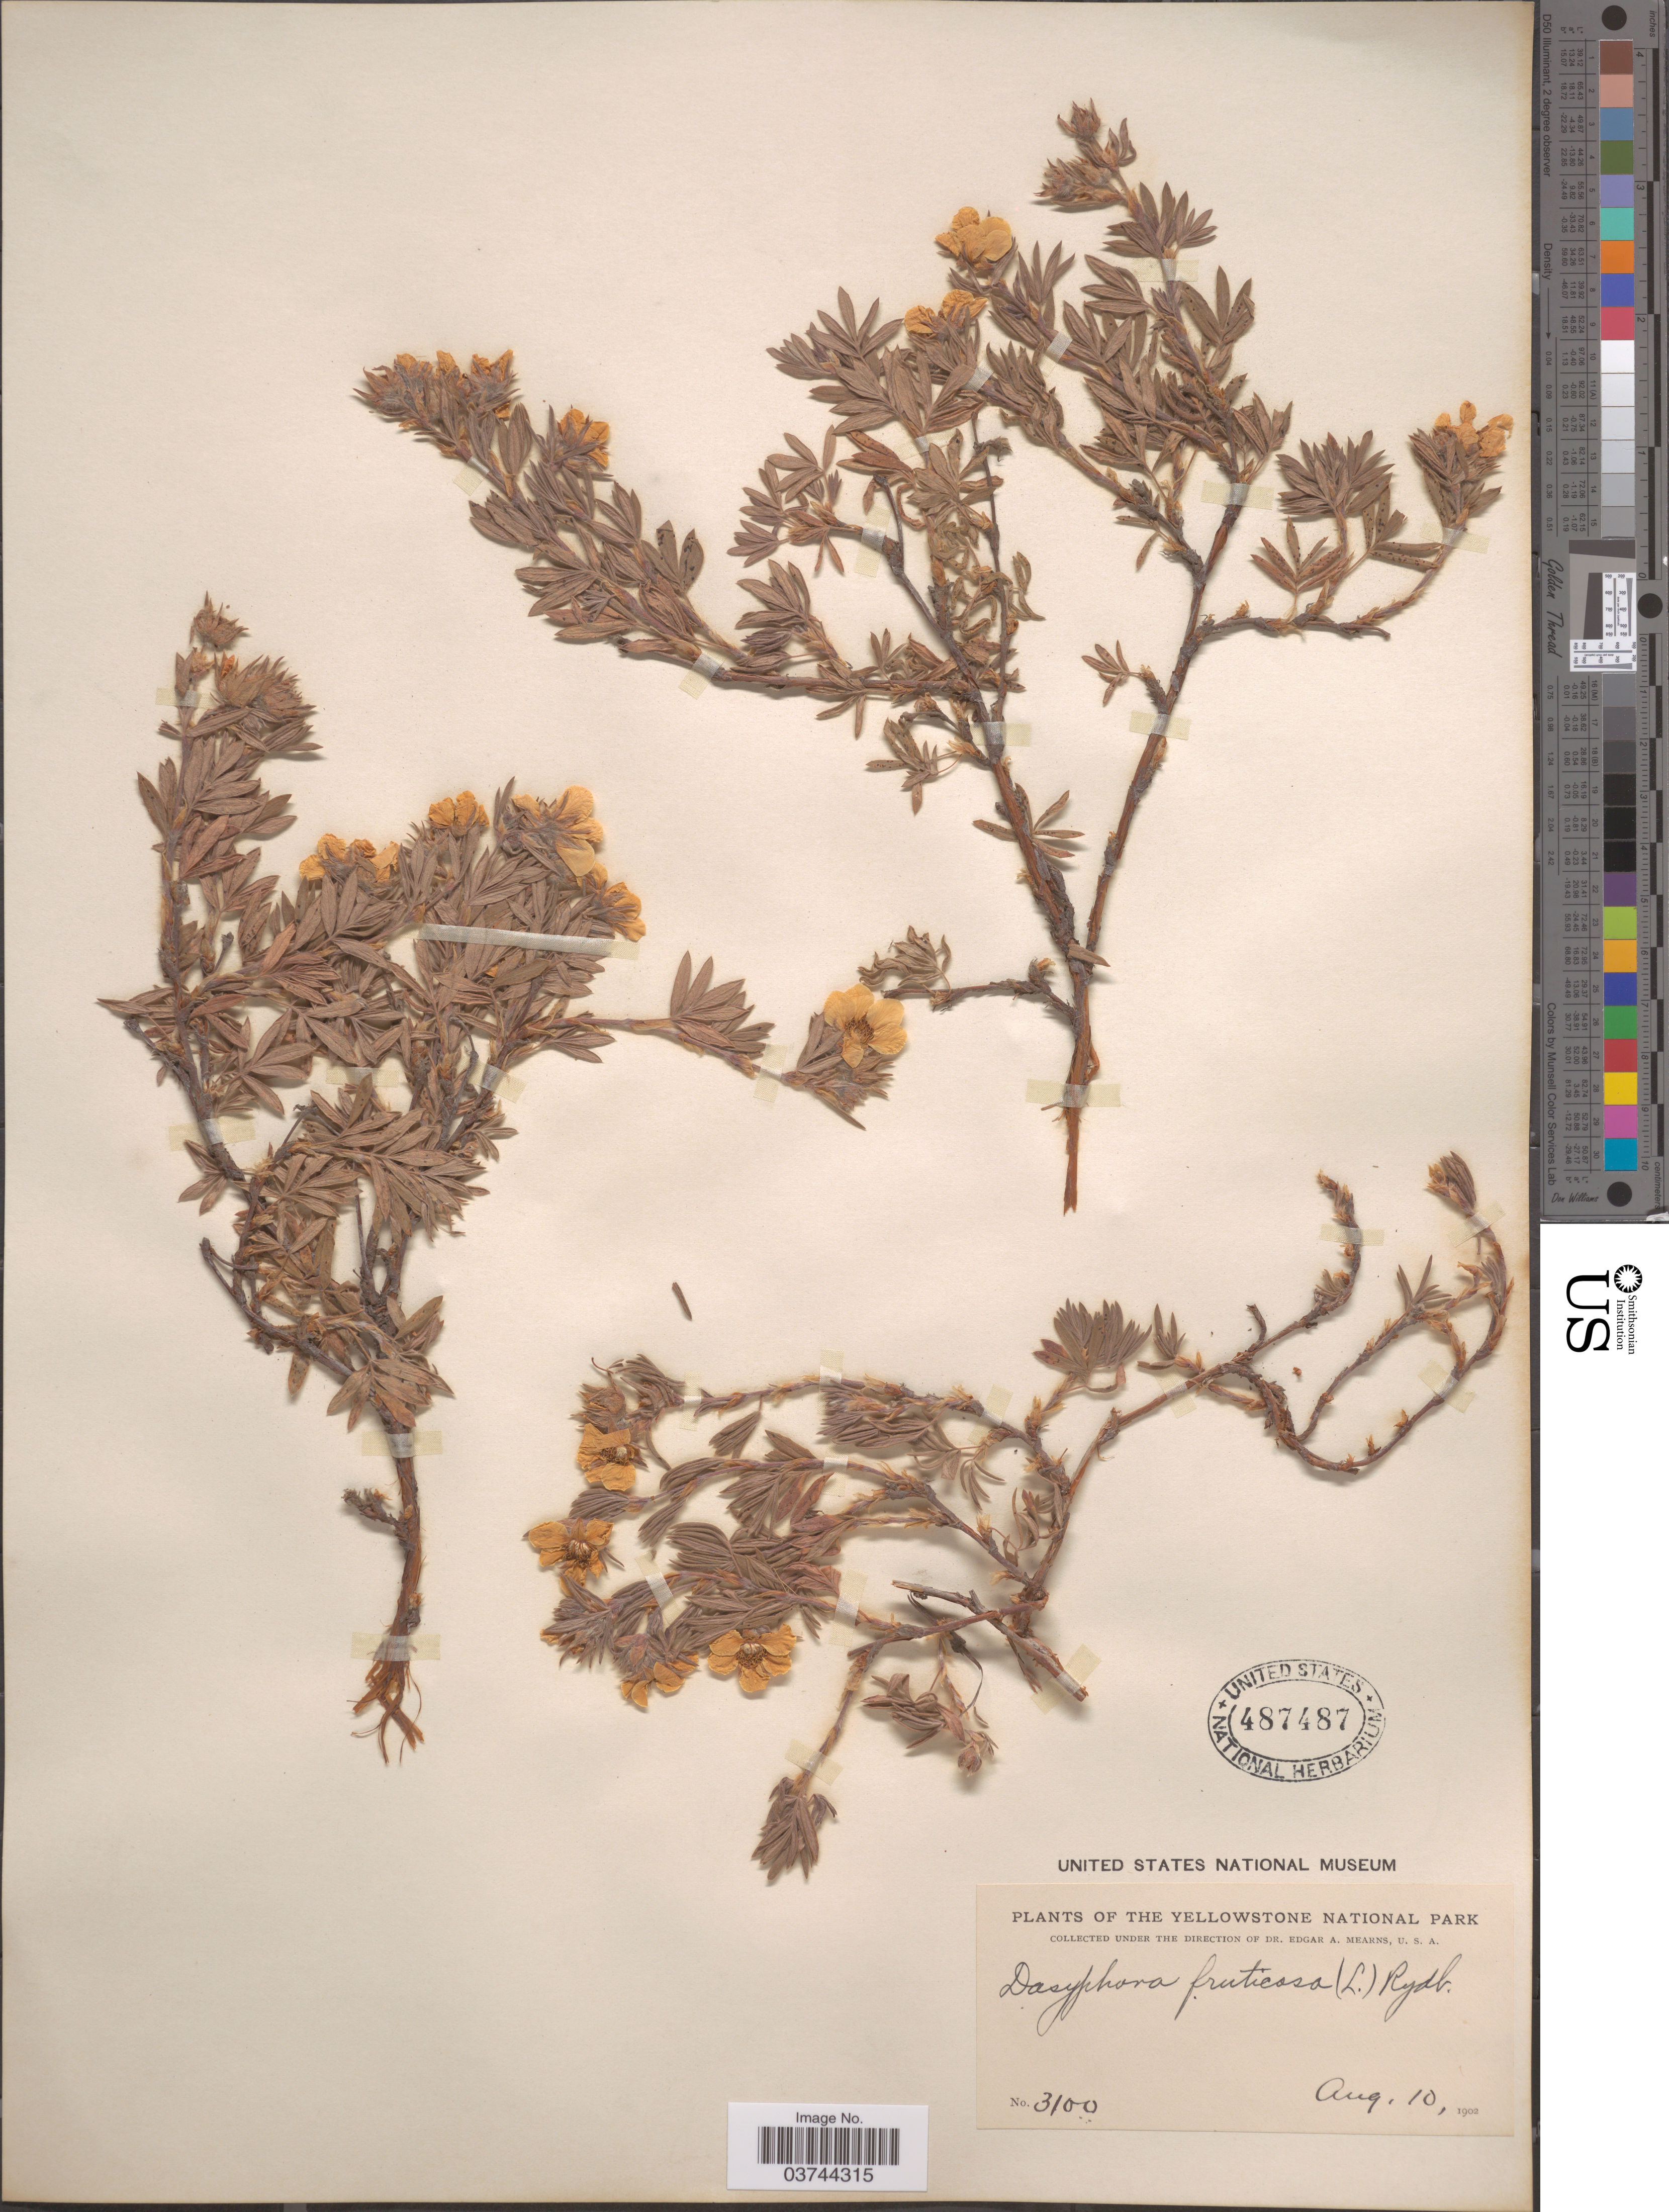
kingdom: Plantae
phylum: Tracheophyta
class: Magnoliopsida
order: Rosales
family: Rosaceae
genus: Dasiphora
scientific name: Dasiphora fruticosa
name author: (L.) Rydb.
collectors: E. A. Mearns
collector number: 3100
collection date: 1902-08-10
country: United States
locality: The Yellowstone National Park.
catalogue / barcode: US 487487